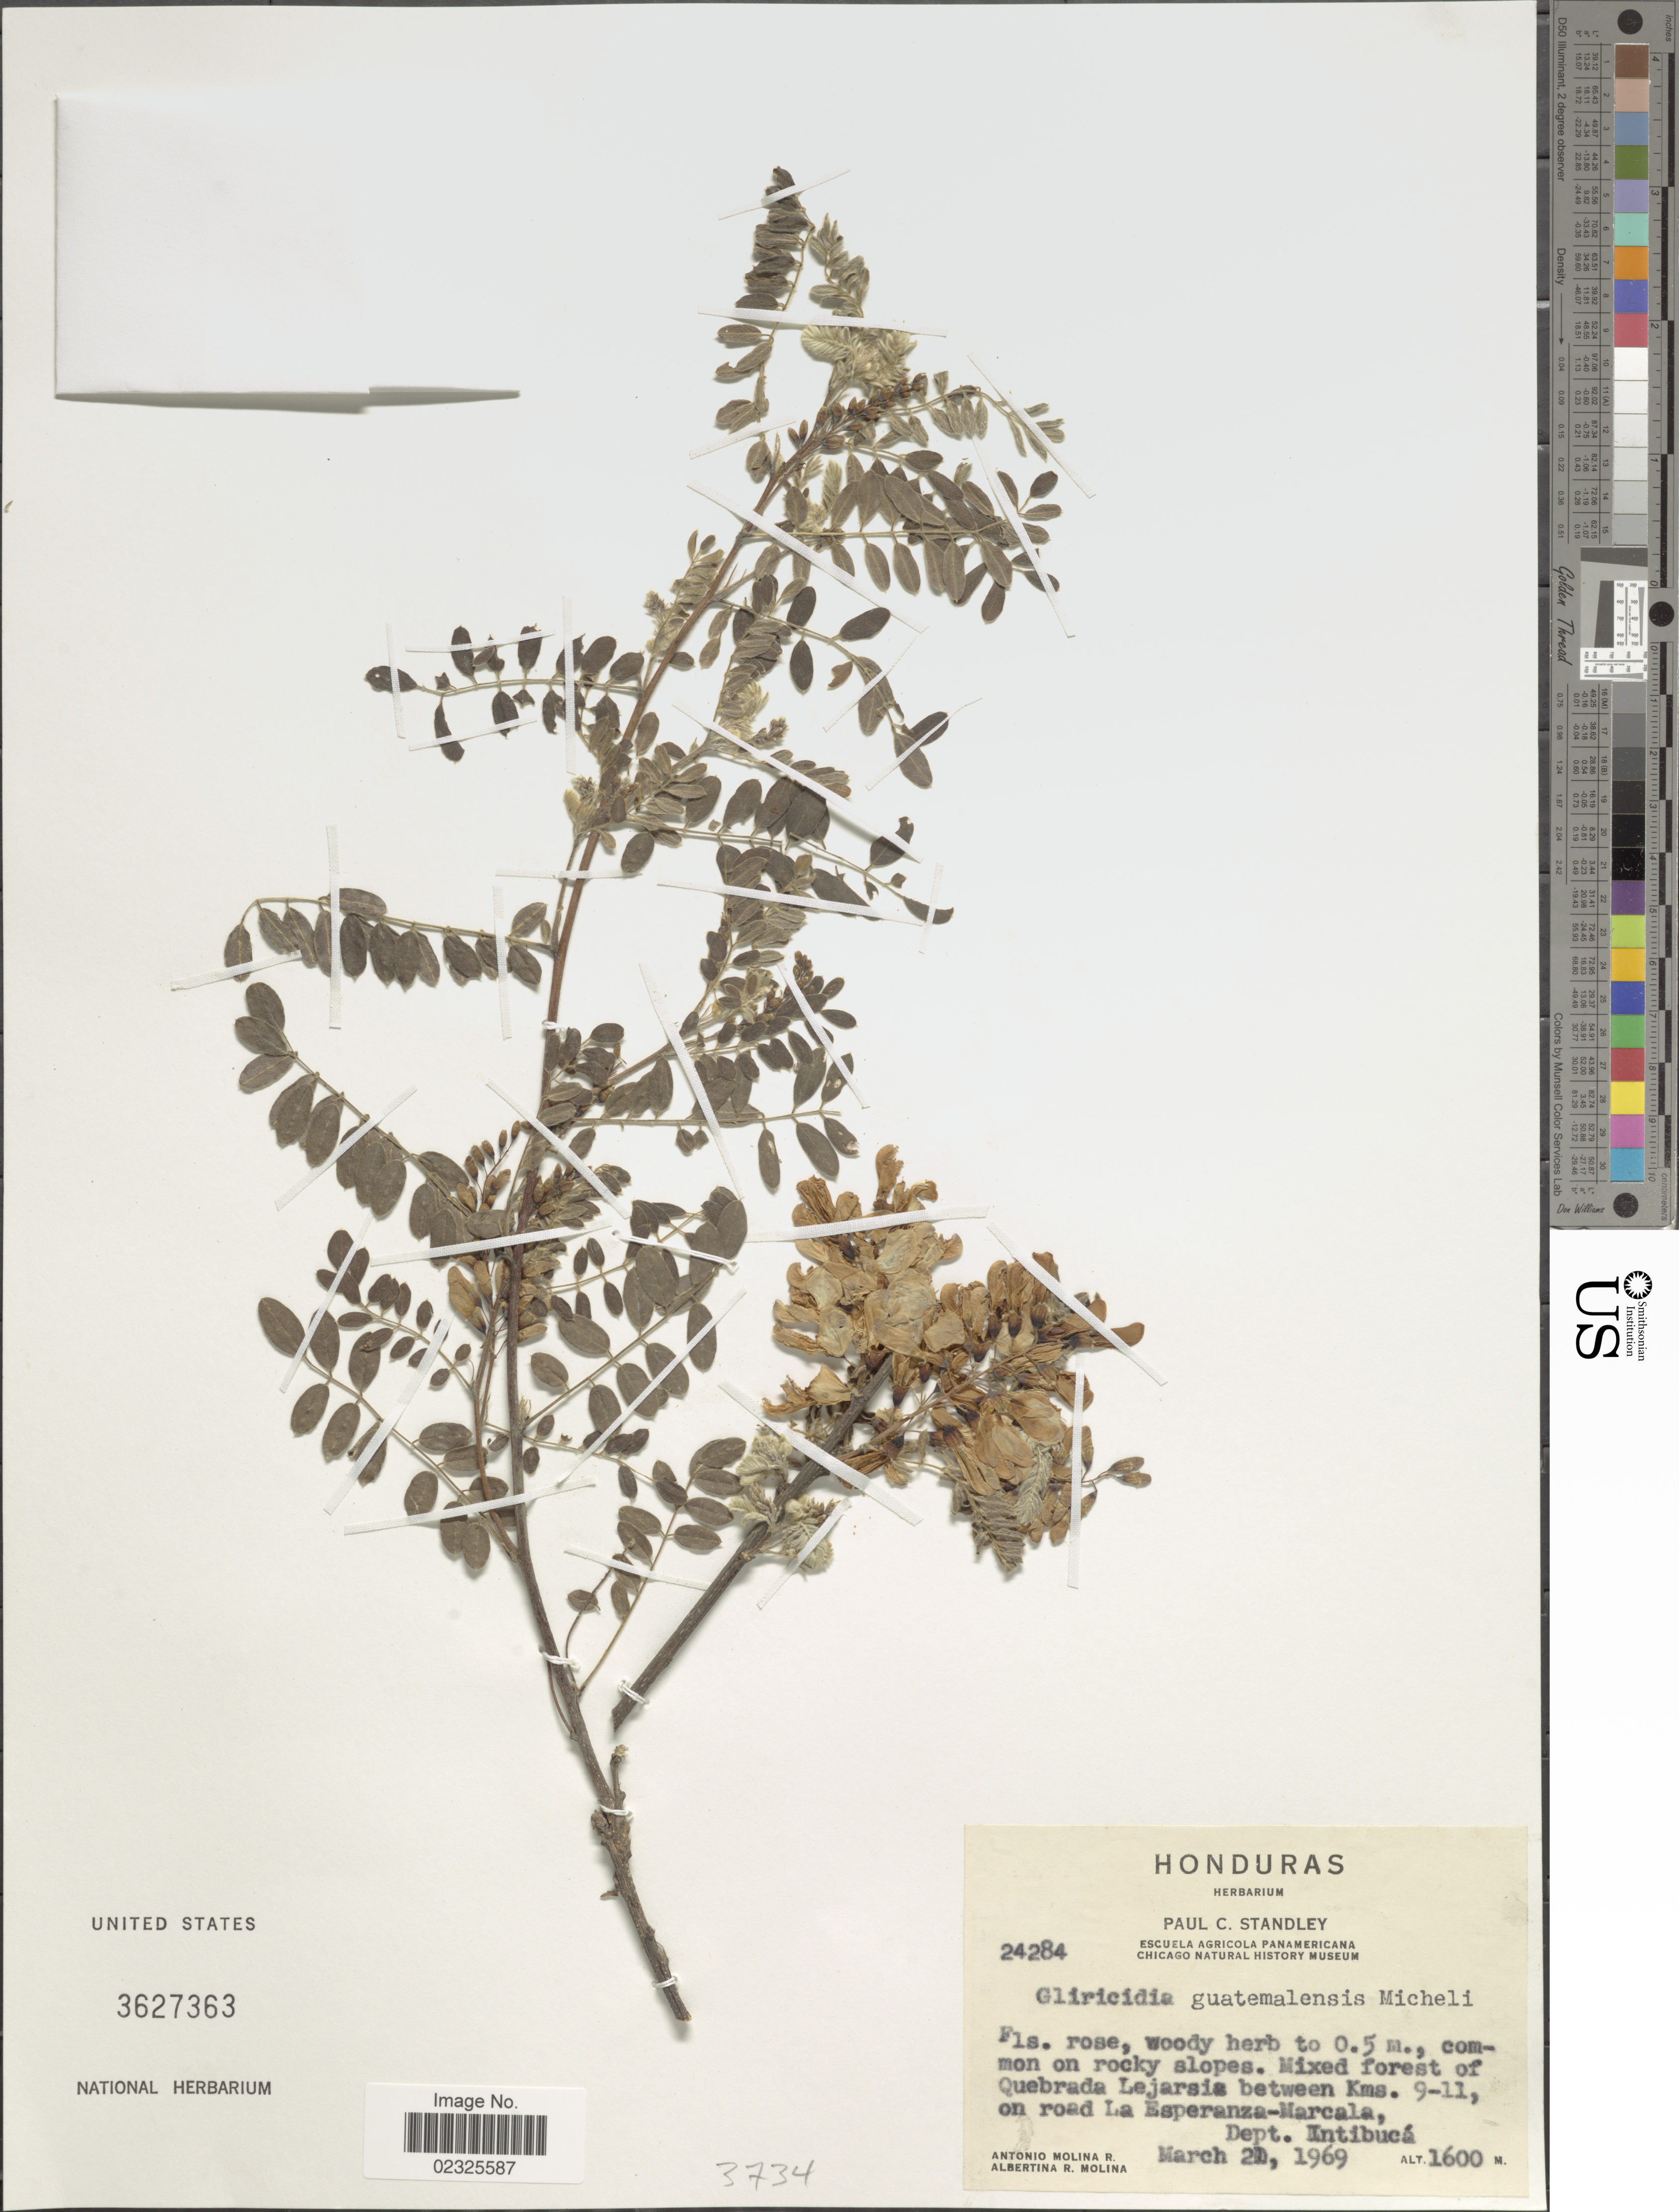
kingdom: Plantae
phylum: Tracheophyta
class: Magnoliopsida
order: Fabales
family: Fabaceae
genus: Gliricidia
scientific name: Gliricidia ehrenbergii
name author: (Schltdl.) Rydb.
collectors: A. Molina R. & A. R. Molina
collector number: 24284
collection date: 1969-03-21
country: Honduras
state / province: Intibuca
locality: On rocky slopes, mixed forest of Quebrada Lejarsis between Kms. 9-11, on road La Esperanza-Marcala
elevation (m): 1600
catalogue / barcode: US 3627363